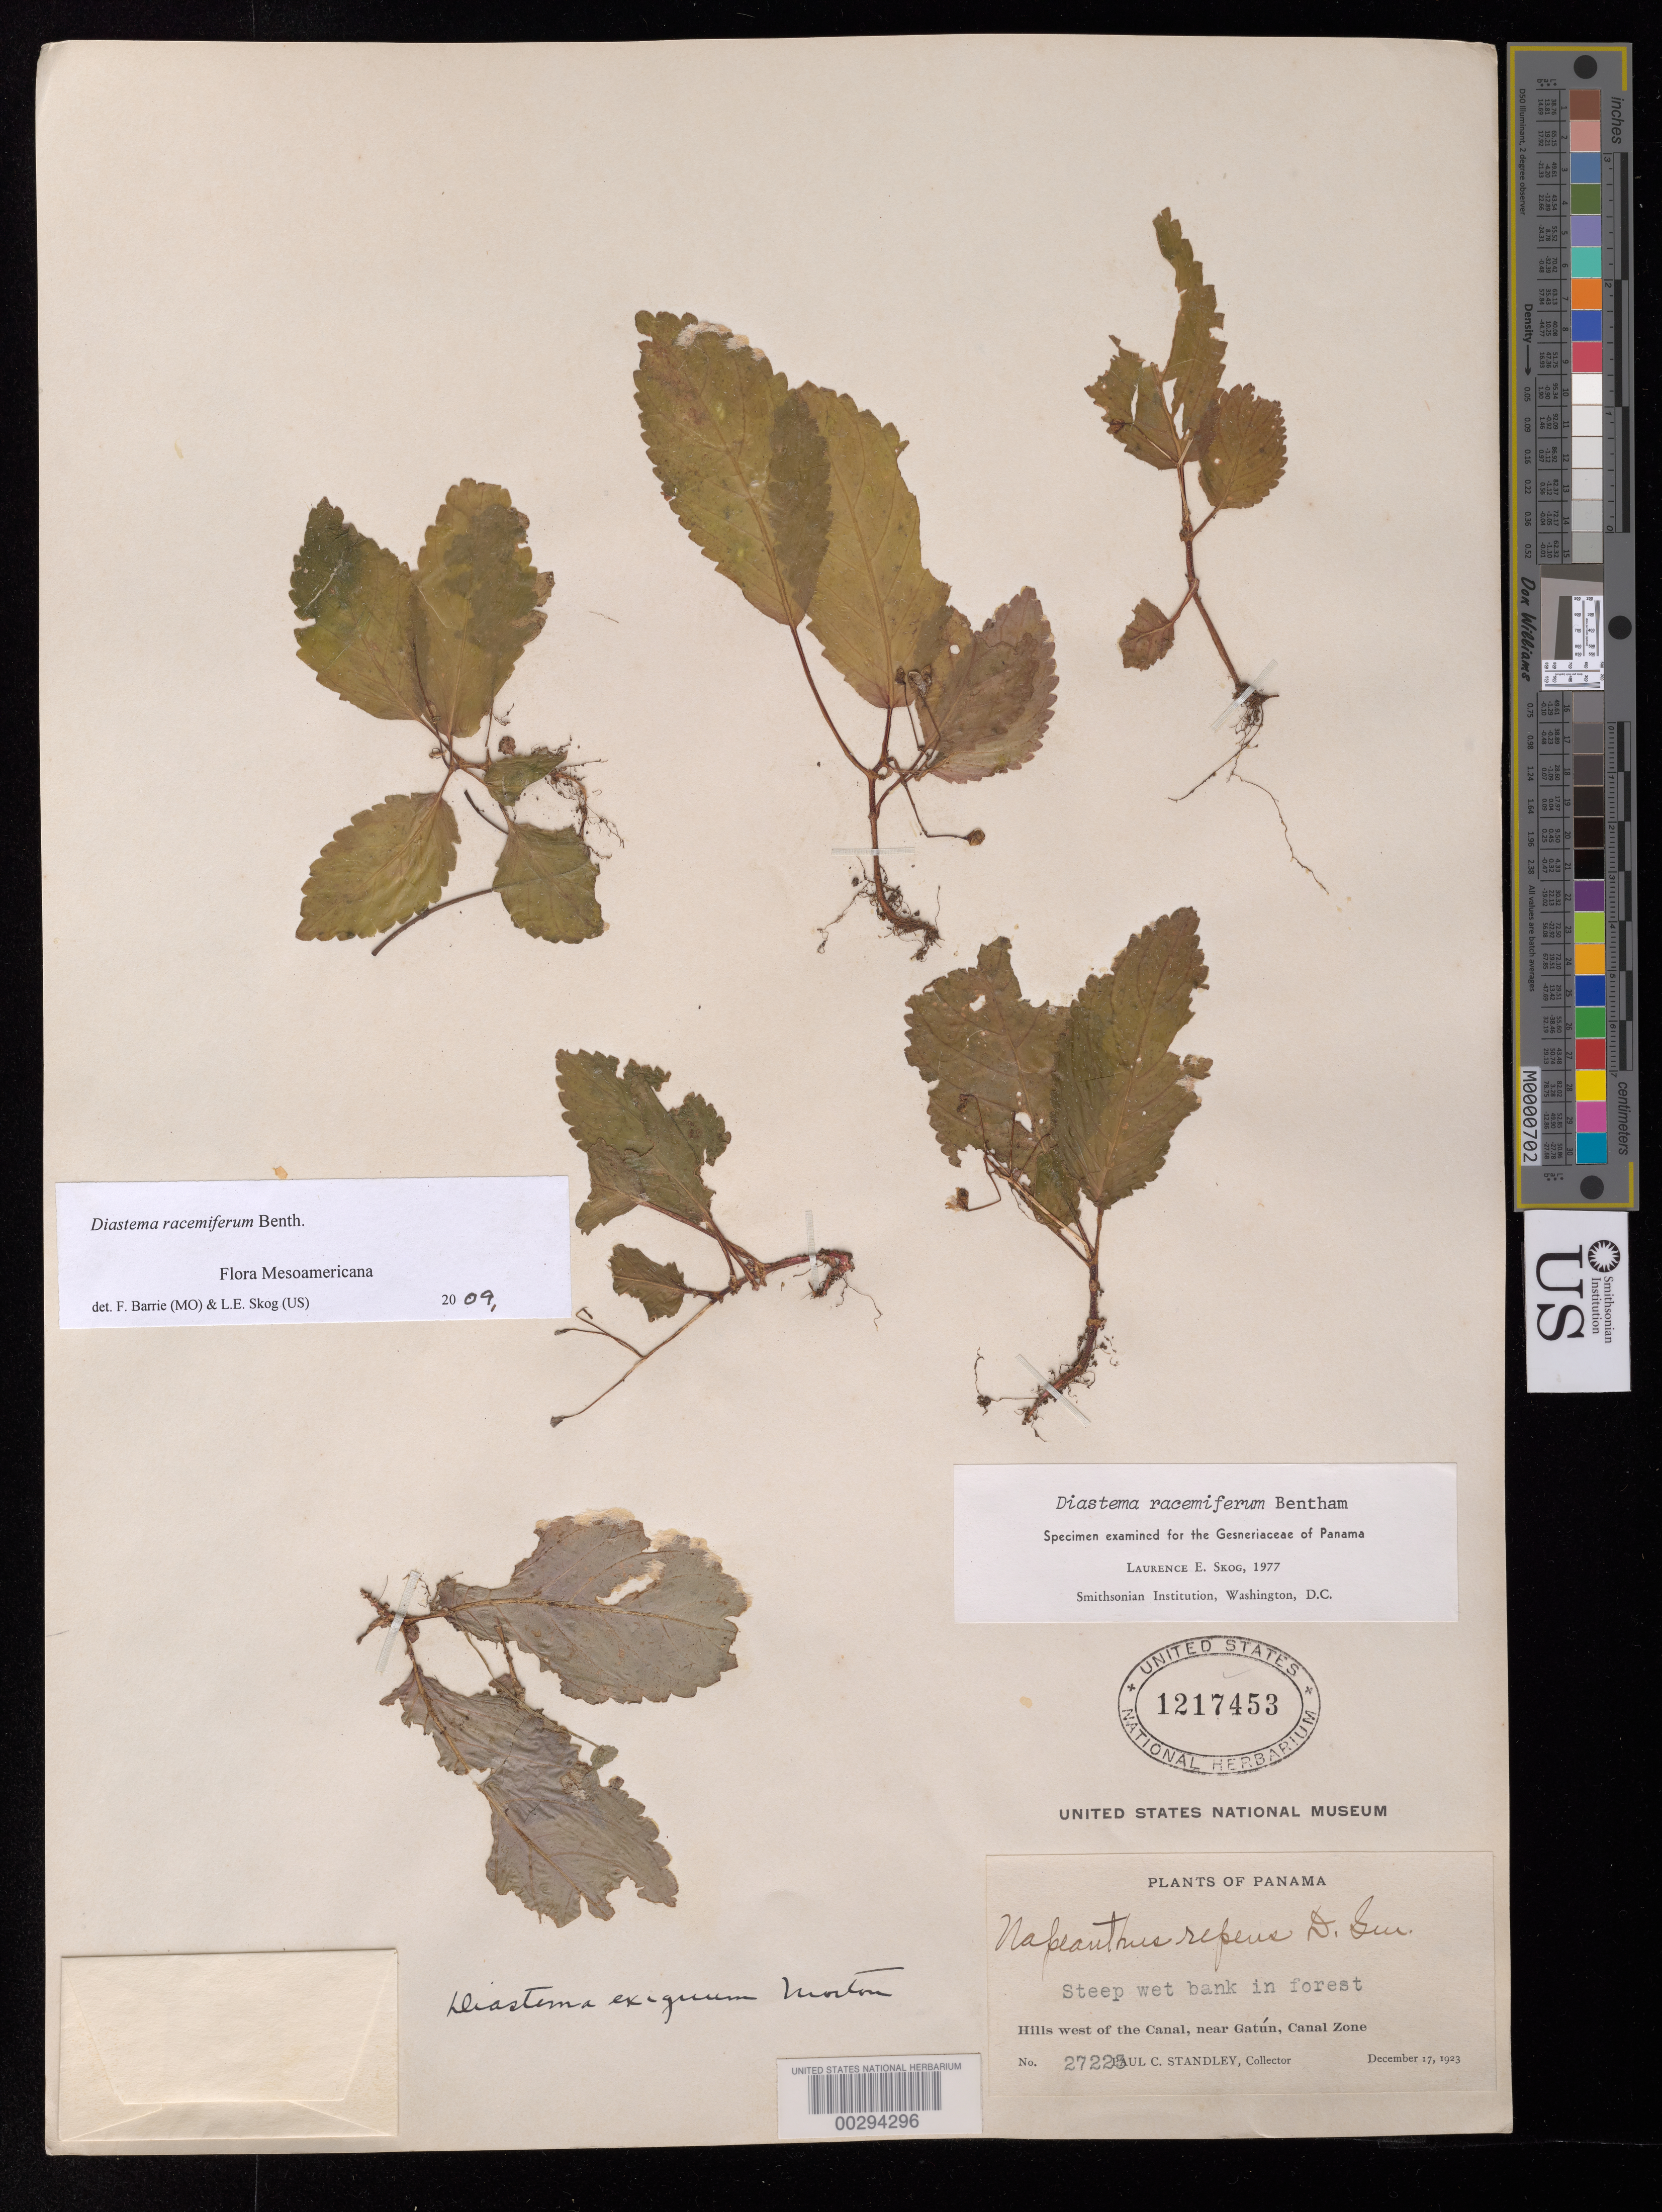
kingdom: Plantae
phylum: Tracheophyta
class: Magnoliopsida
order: Lamiales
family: Gesneriaceae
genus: Diastema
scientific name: Diastema racemiferum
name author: Benth.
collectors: P. C. Standley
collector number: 27223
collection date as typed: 17 Dec 1923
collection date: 1923-12-17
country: Panama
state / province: Colón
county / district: Canal Zone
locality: Hills W of the Canal, near Gatun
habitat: Steep wet bank inforest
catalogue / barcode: US 1217453